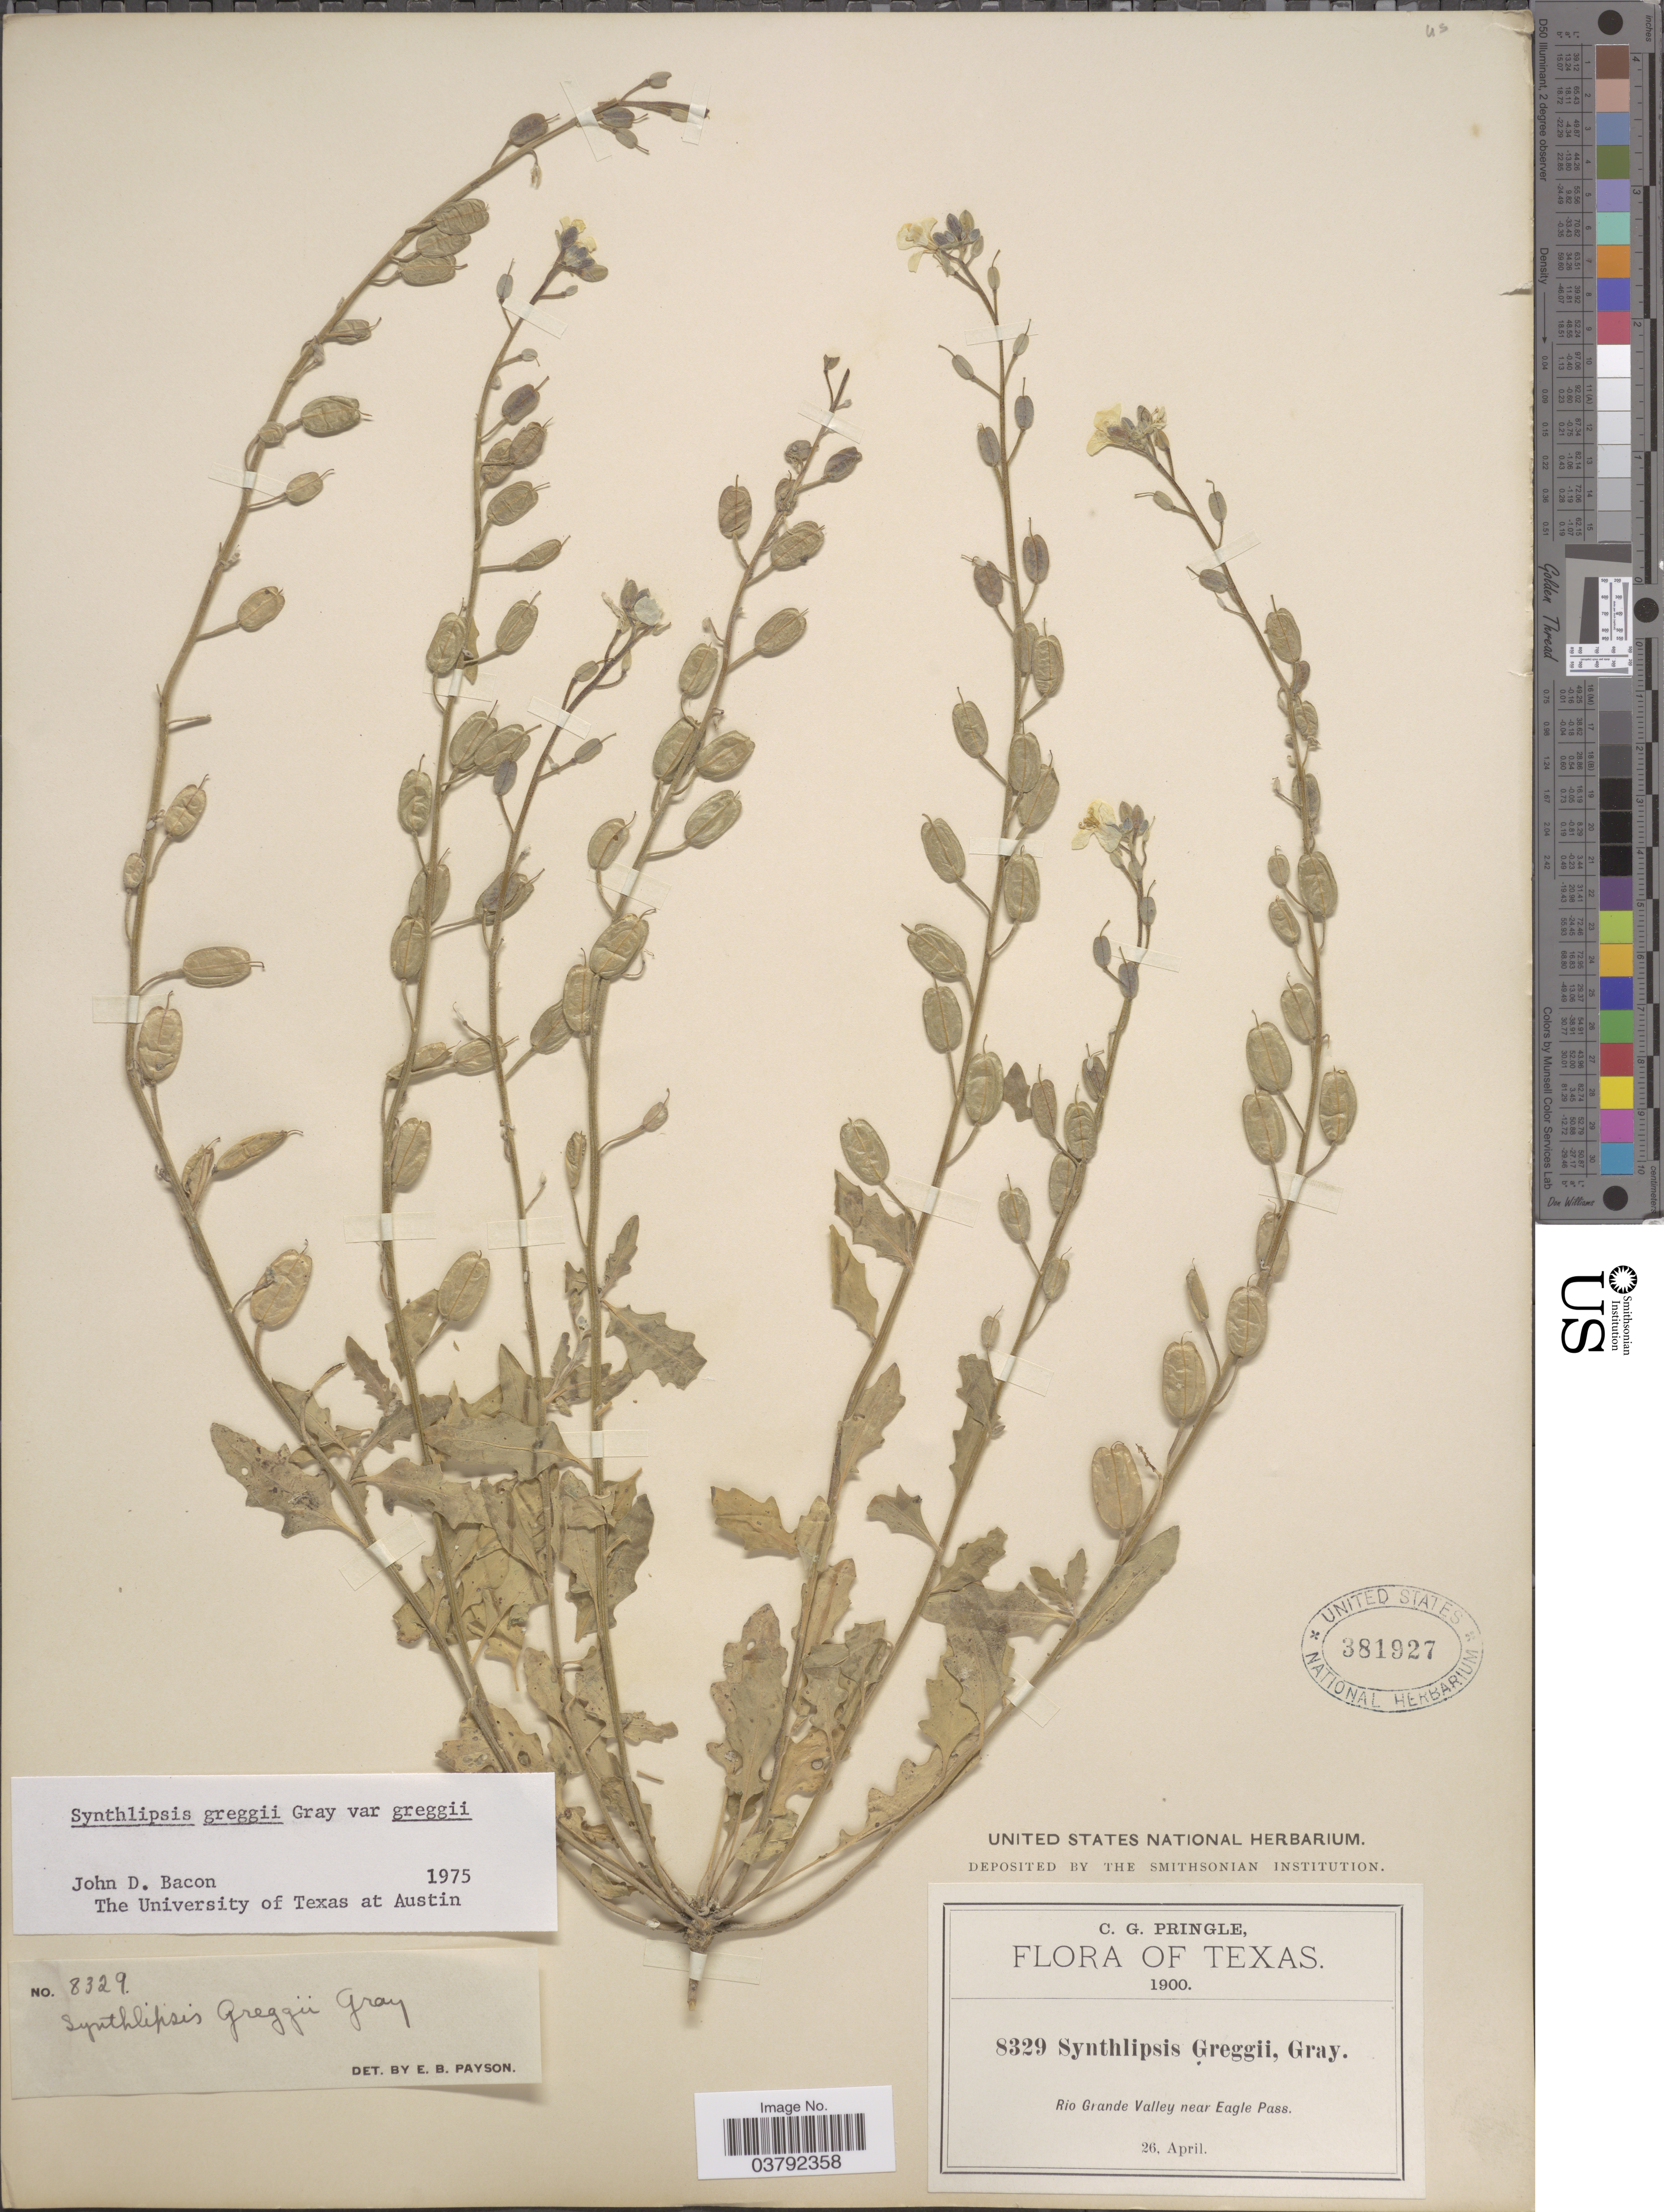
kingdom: Plantae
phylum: Tracheophyta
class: Magnoliopsida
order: Brassicales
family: Brassicaceae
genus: Synthlipsis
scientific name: Synthlipsis greggii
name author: A. Gray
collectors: C. G. Pringle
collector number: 8329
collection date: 1900-04-26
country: United States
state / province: Texas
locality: Rio Grande Valley near Eagle Pass.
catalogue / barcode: US 381927